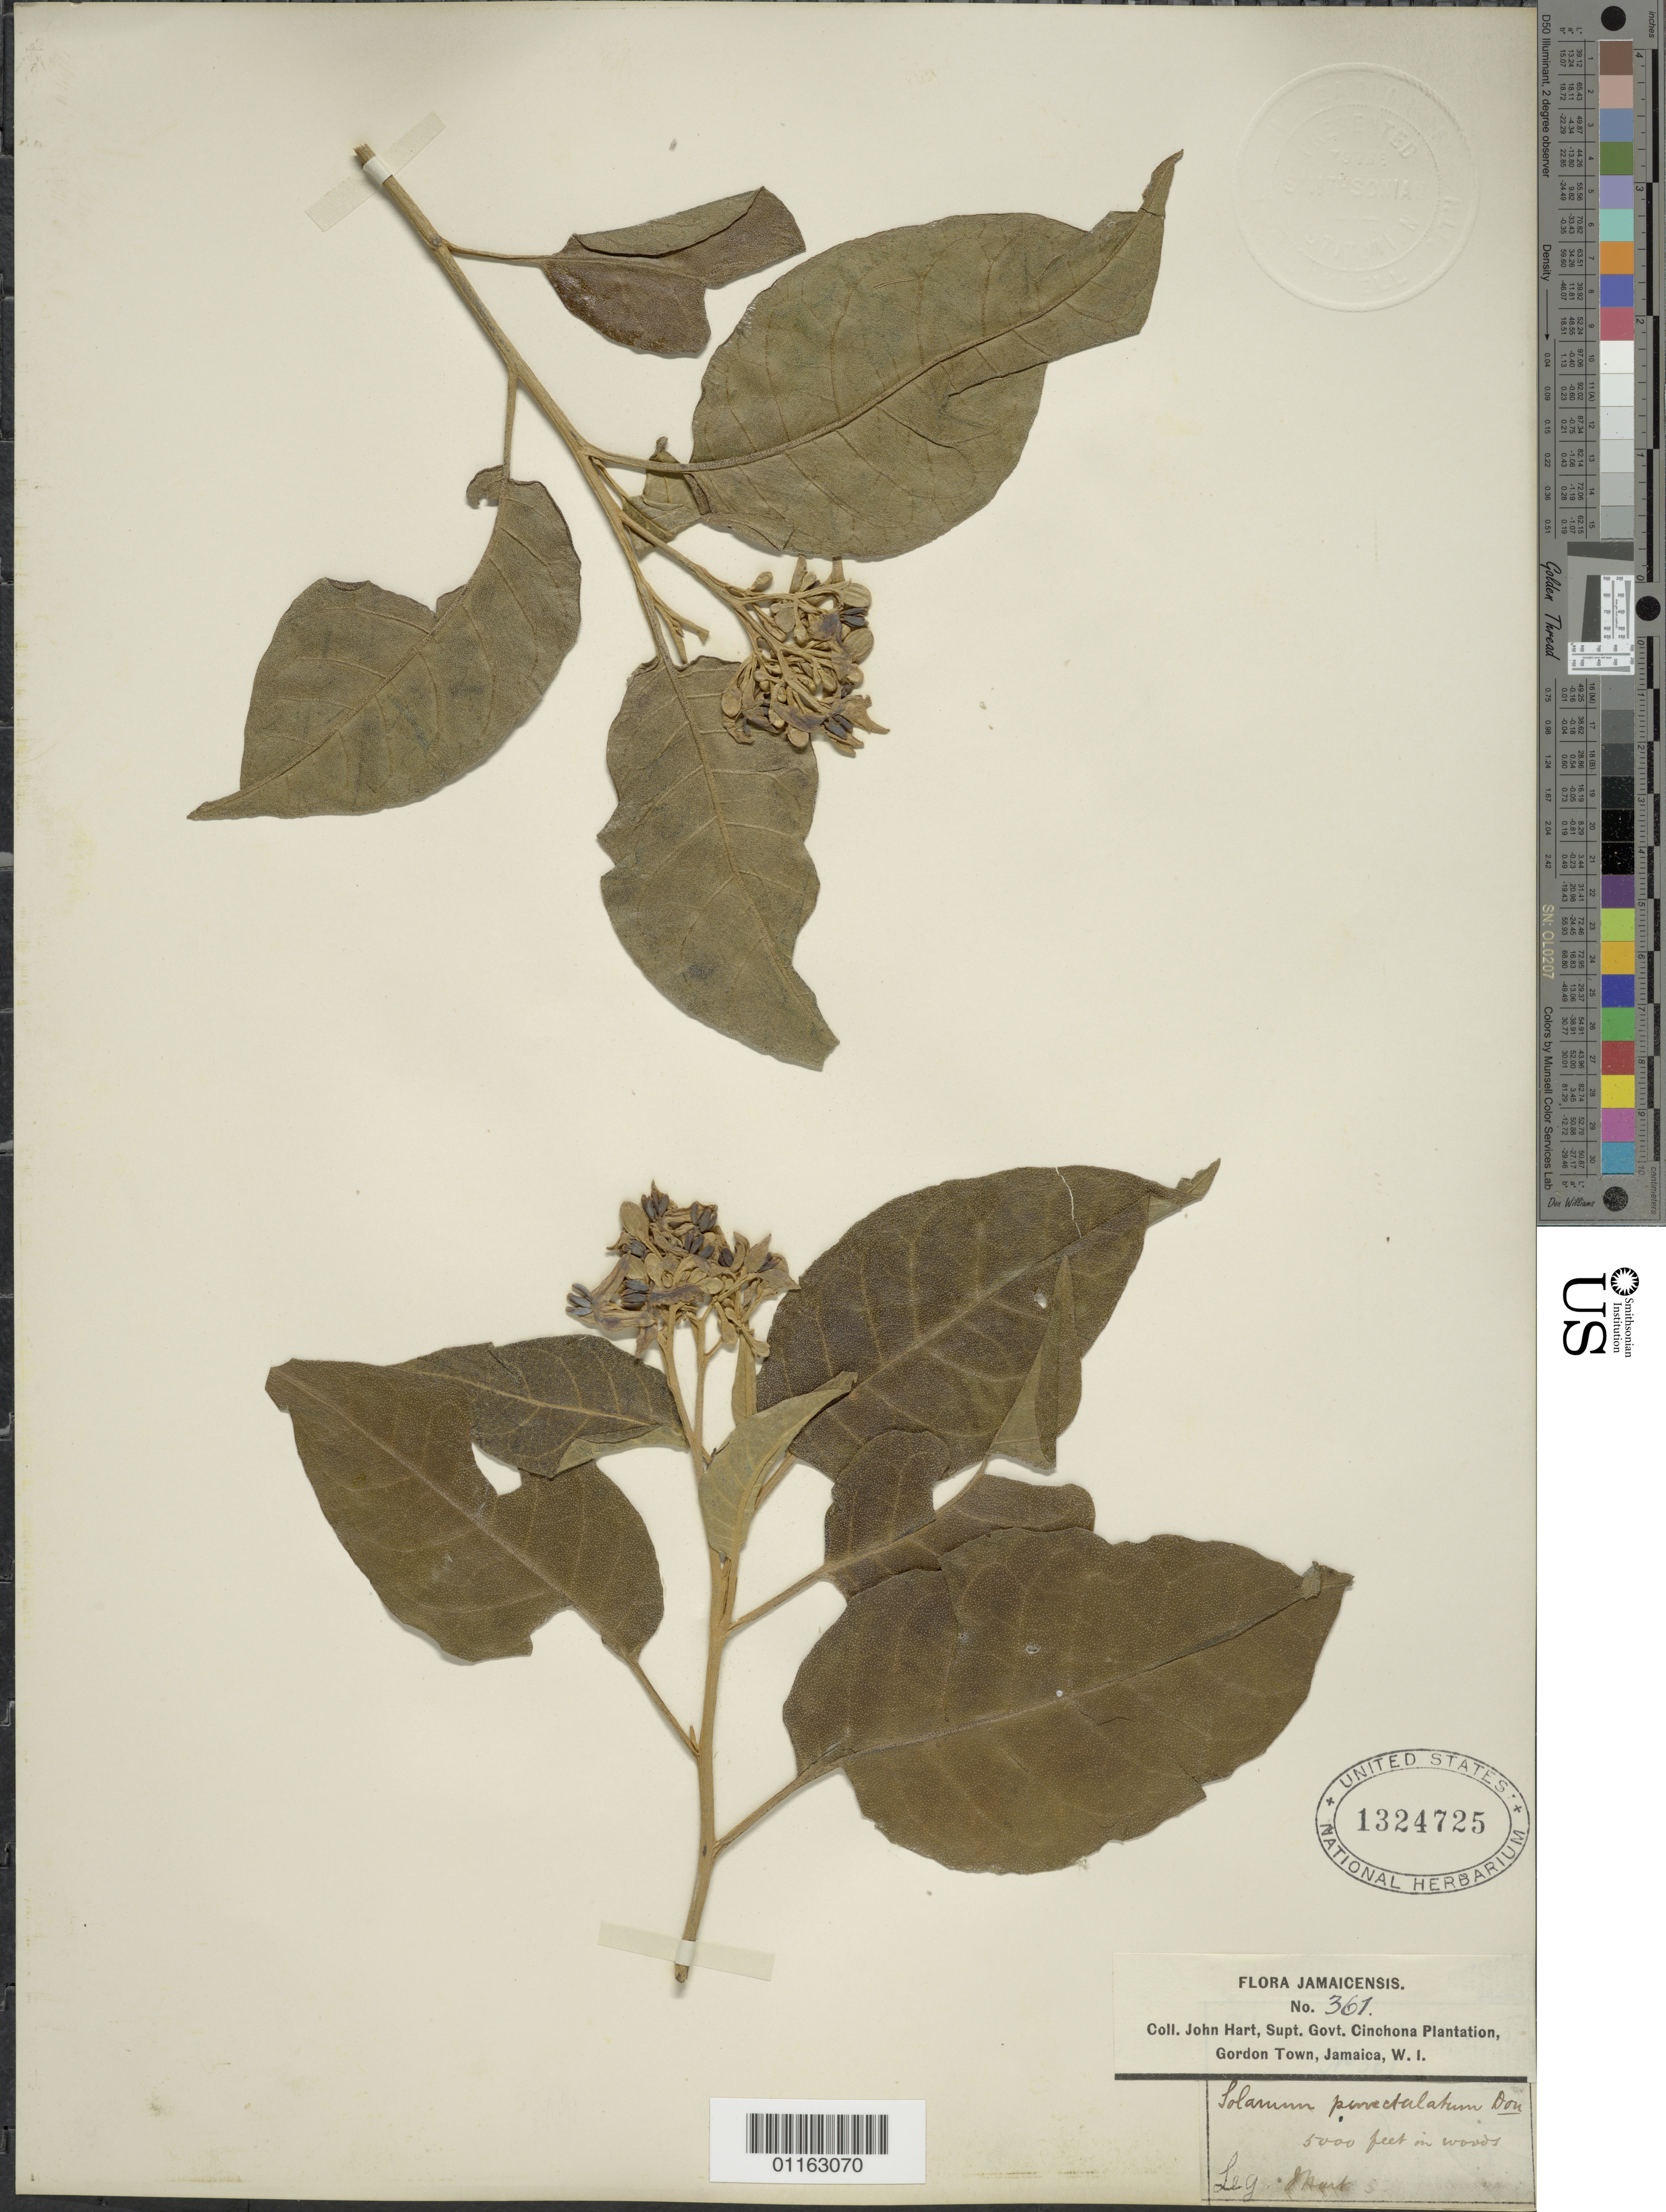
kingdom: Plantae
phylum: Tracheophyta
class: Magnoliopsida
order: Solanales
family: Solanaceae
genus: Solanum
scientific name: Solanum punctulatum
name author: Dunal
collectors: J. Hart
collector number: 361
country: Jamaica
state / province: Saint Andrew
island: Jamaica I.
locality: Gordon Town; in woods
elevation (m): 1524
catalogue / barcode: US 1324725